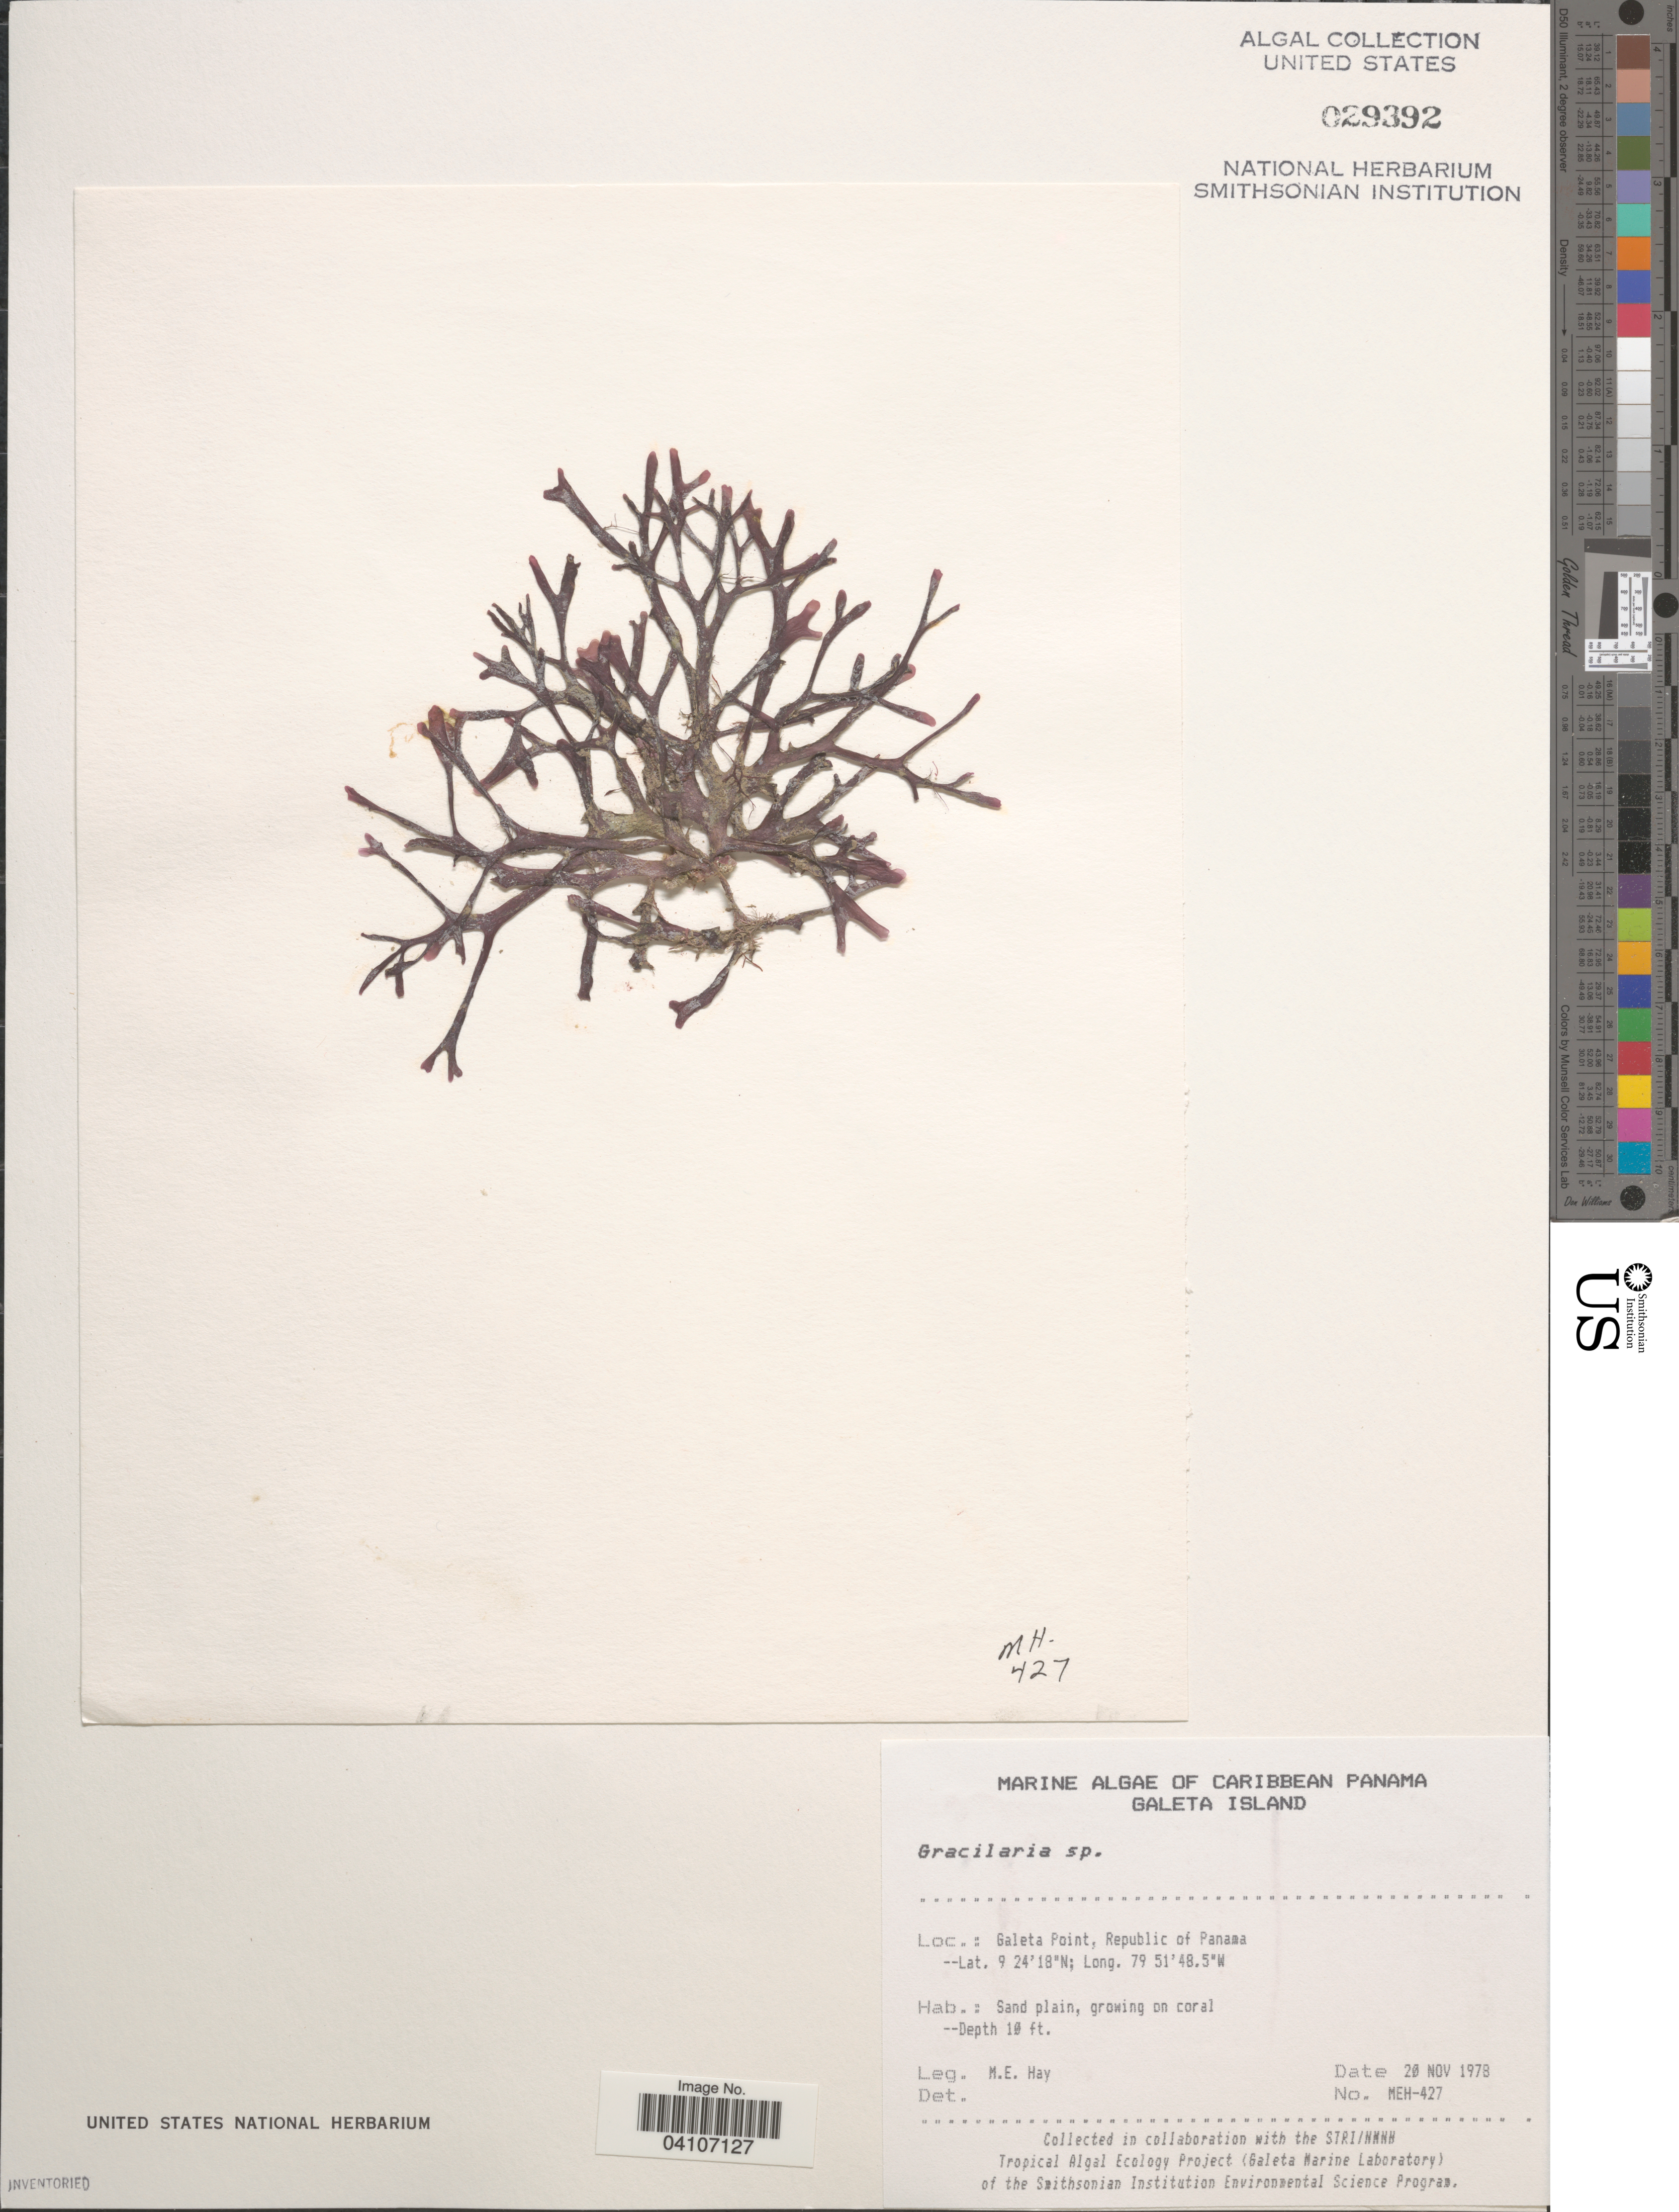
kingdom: Plantae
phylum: Rhodophyta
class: Florideophyceae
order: Gracilariales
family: Gracilariaceae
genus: Gracilaria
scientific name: Gracilaria sp.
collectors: M. E. Hay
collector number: MEH-427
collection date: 1978-11-20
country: Panama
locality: Caribbean Panama. Galeta Island. Galeta Point, Republic of Panama.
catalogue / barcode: US 29392